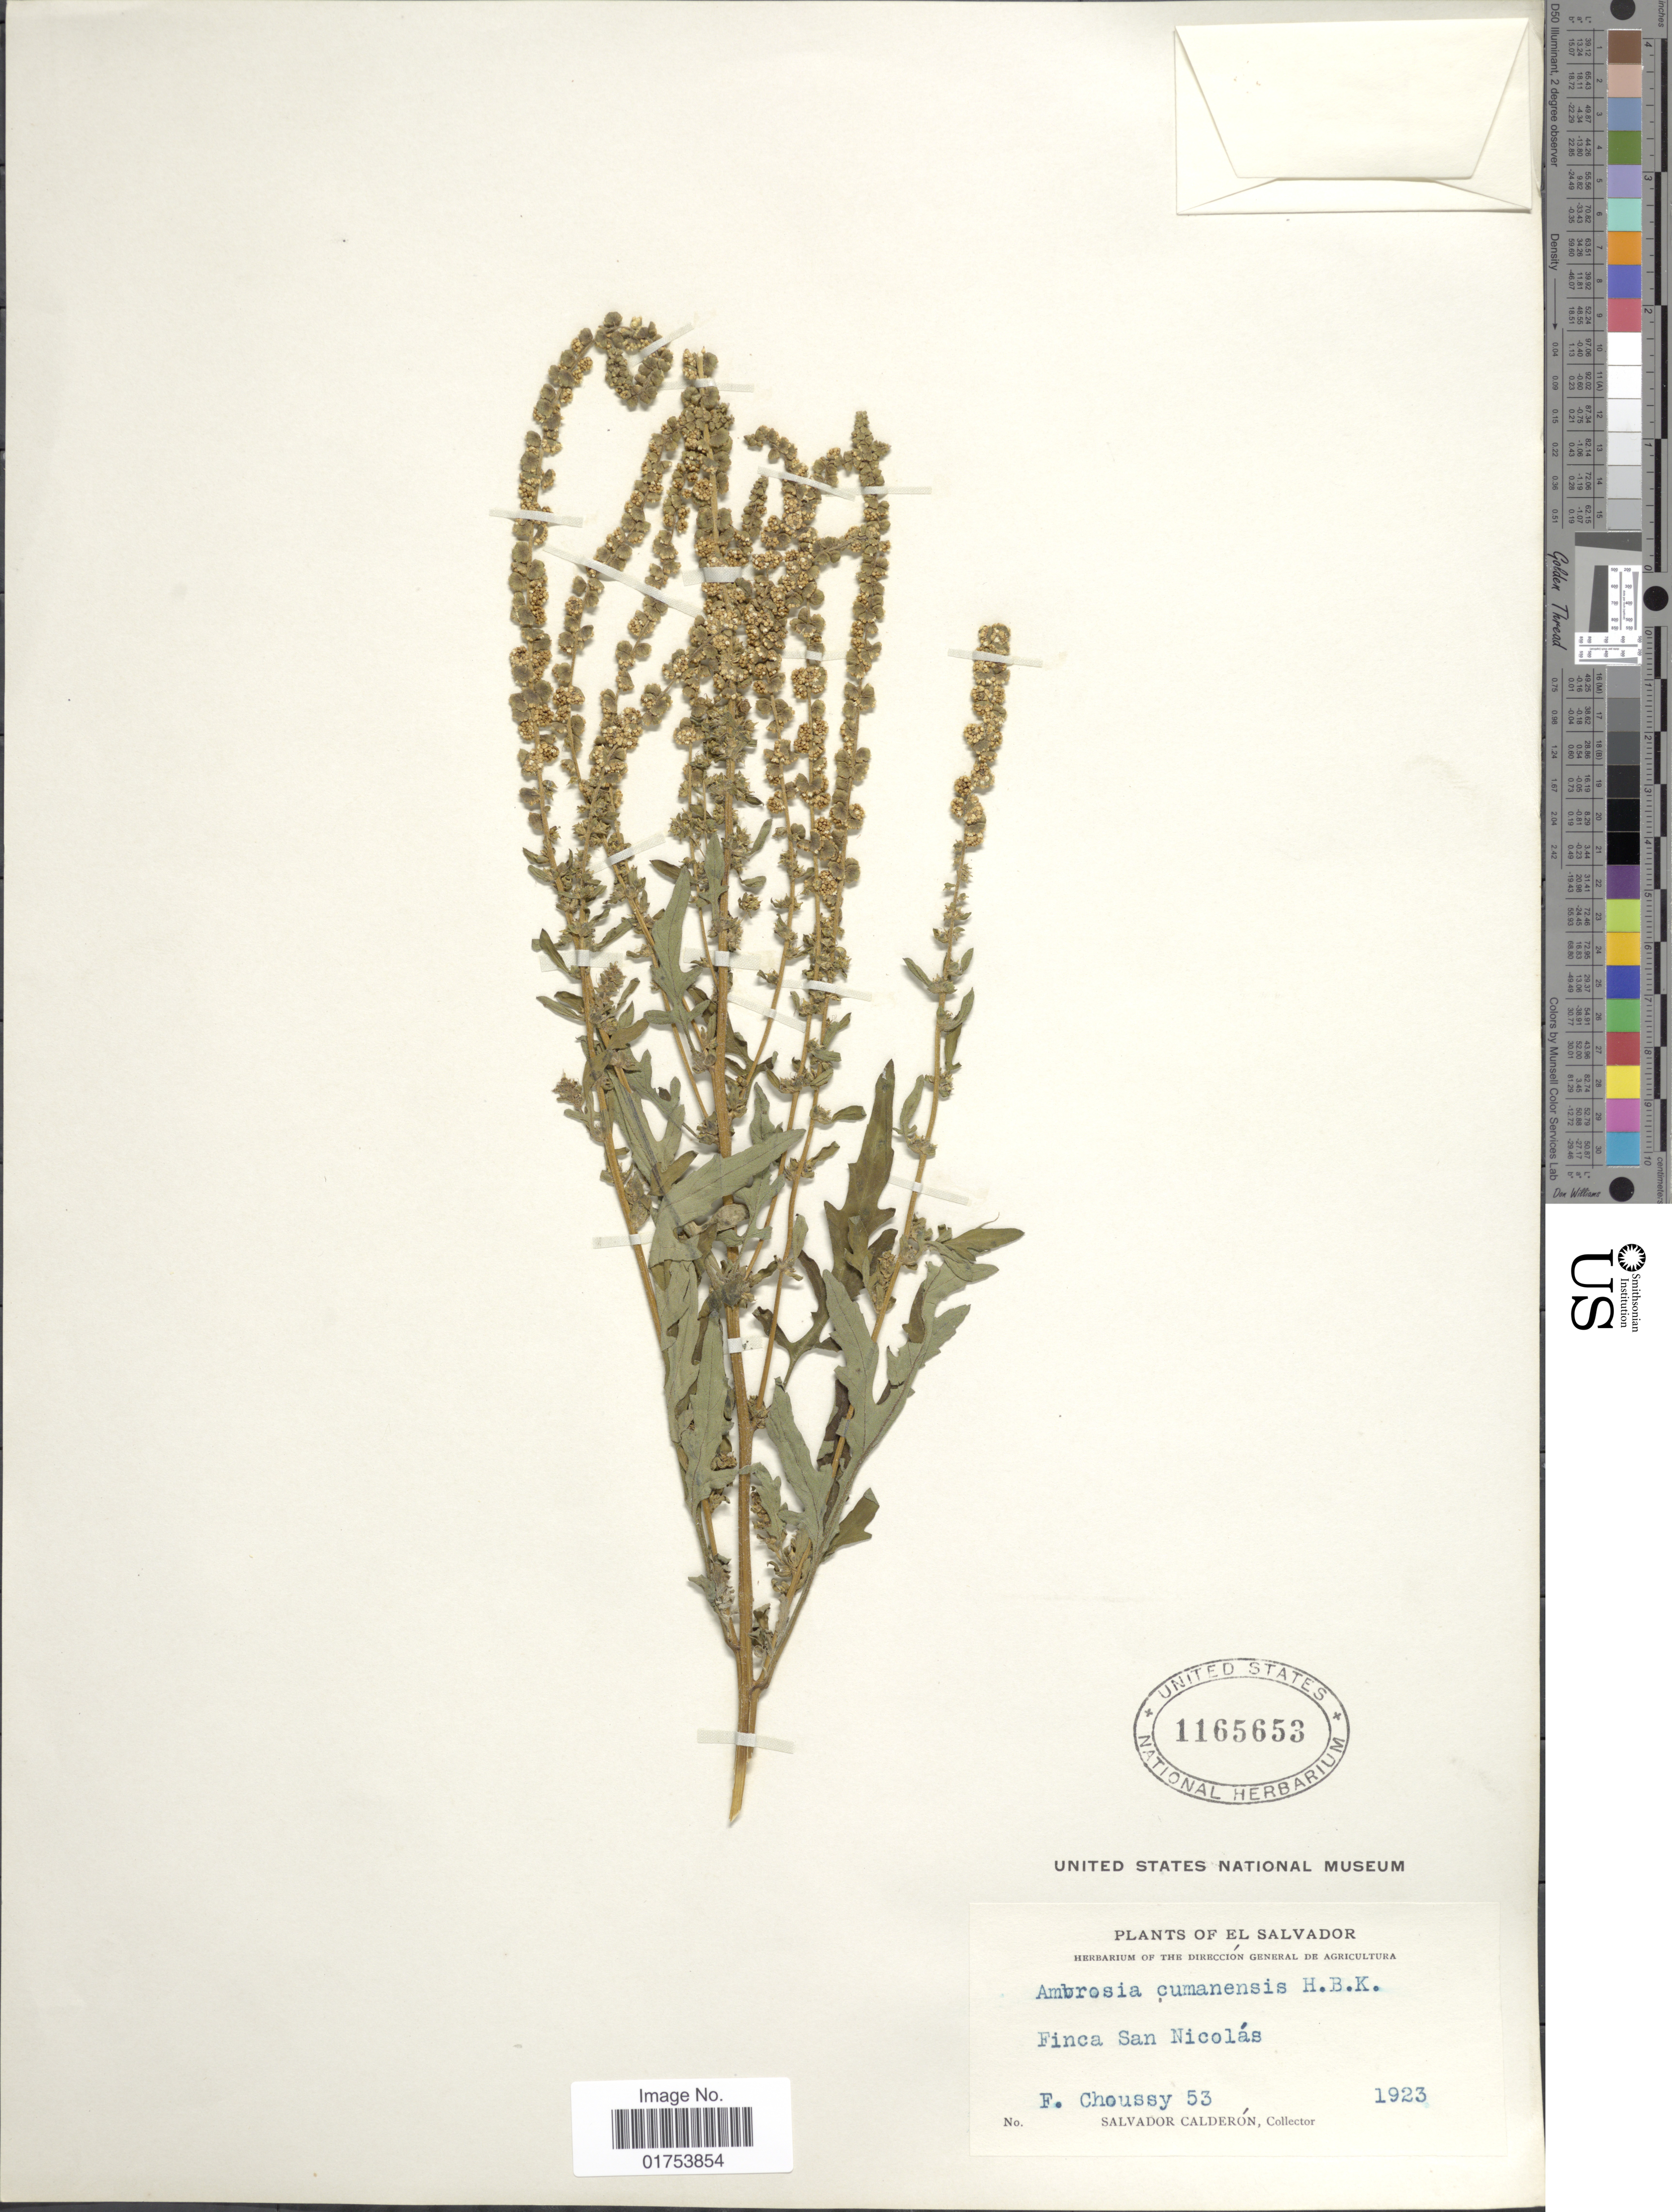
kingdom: Plantae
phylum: Tracheophyta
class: Magnoliopsida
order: Asterales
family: Asteraceae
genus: Ambrosia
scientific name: Ambrosia cumanensis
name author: Kunth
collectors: F. Choussy & S. Calderón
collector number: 53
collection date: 1923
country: El Salvador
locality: Finca San Nicolas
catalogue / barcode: US 1165653